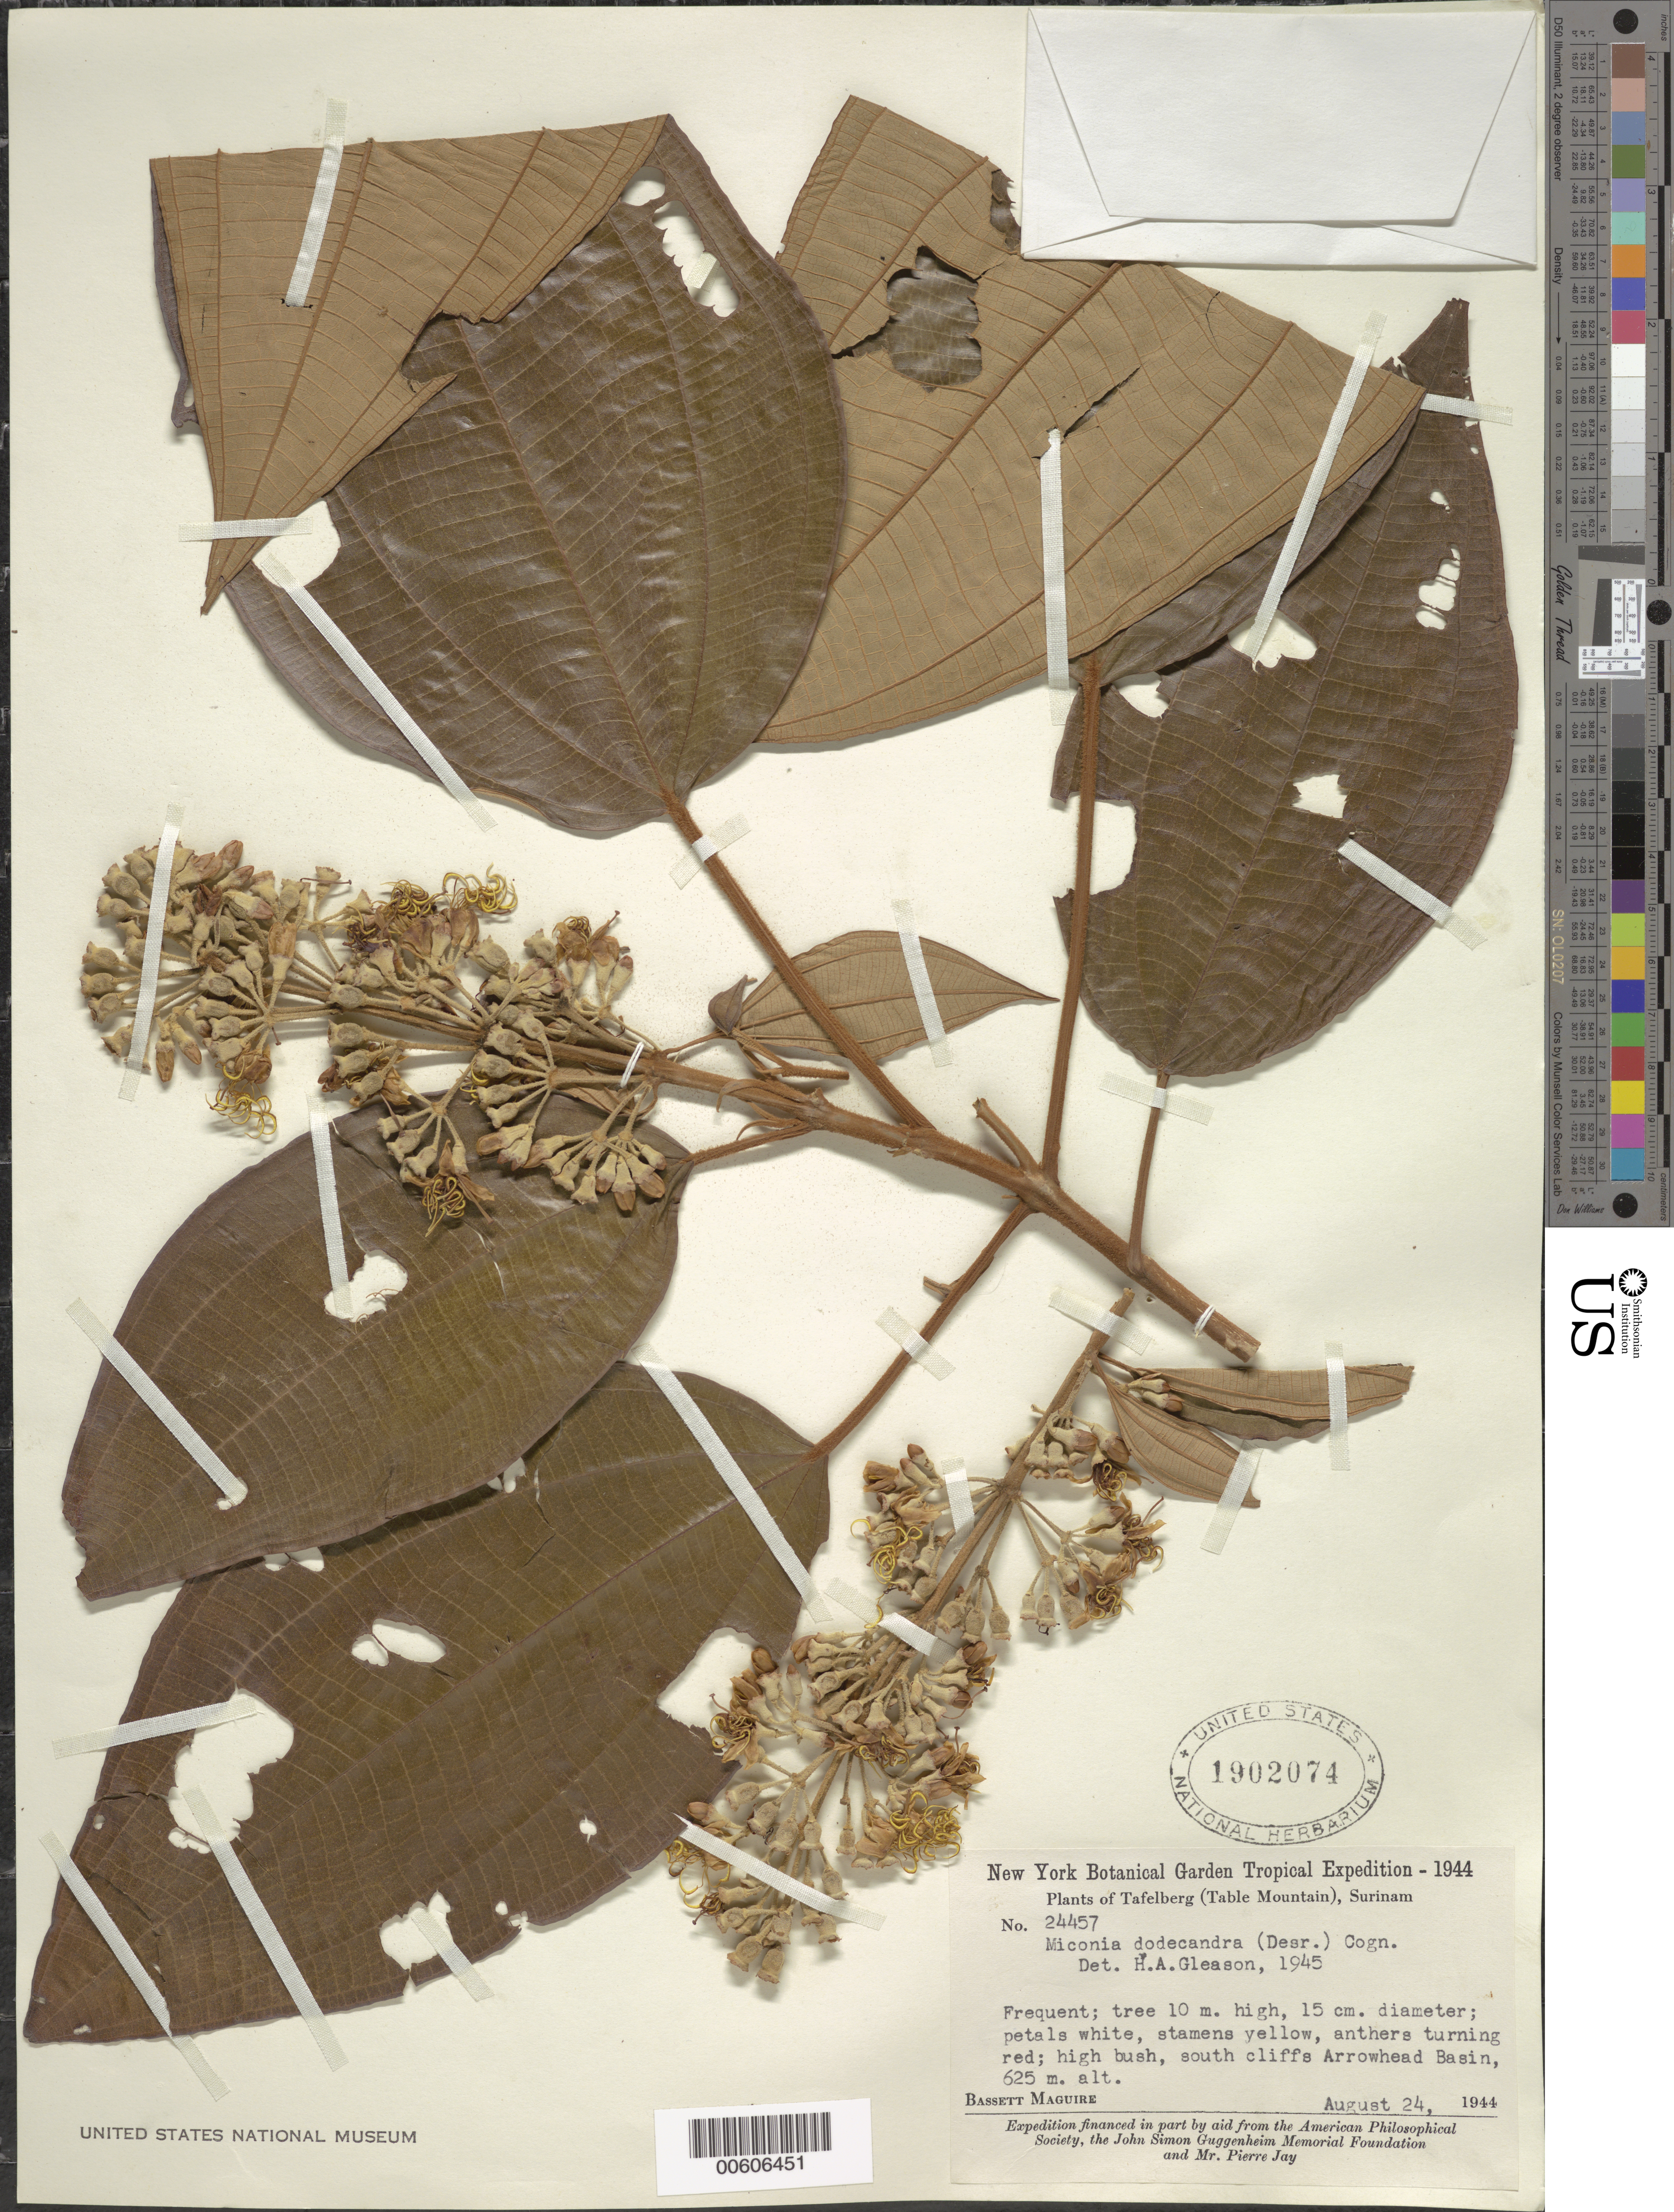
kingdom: Plantae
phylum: Tracheophyta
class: Magnoliopsida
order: Myrtales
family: Melastomataceae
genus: Miconia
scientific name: Miconia dodecandra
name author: Cogn.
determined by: Gleason, H. A.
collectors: B. Maguire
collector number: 24457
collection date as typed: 24-Aug-44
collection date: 1944-08-24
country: Suriname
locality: Tafelberg (Table Mountain), Arrowhead Basin, S base of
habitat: South cliffs, high bush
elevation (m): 625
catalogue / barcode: US 1902074